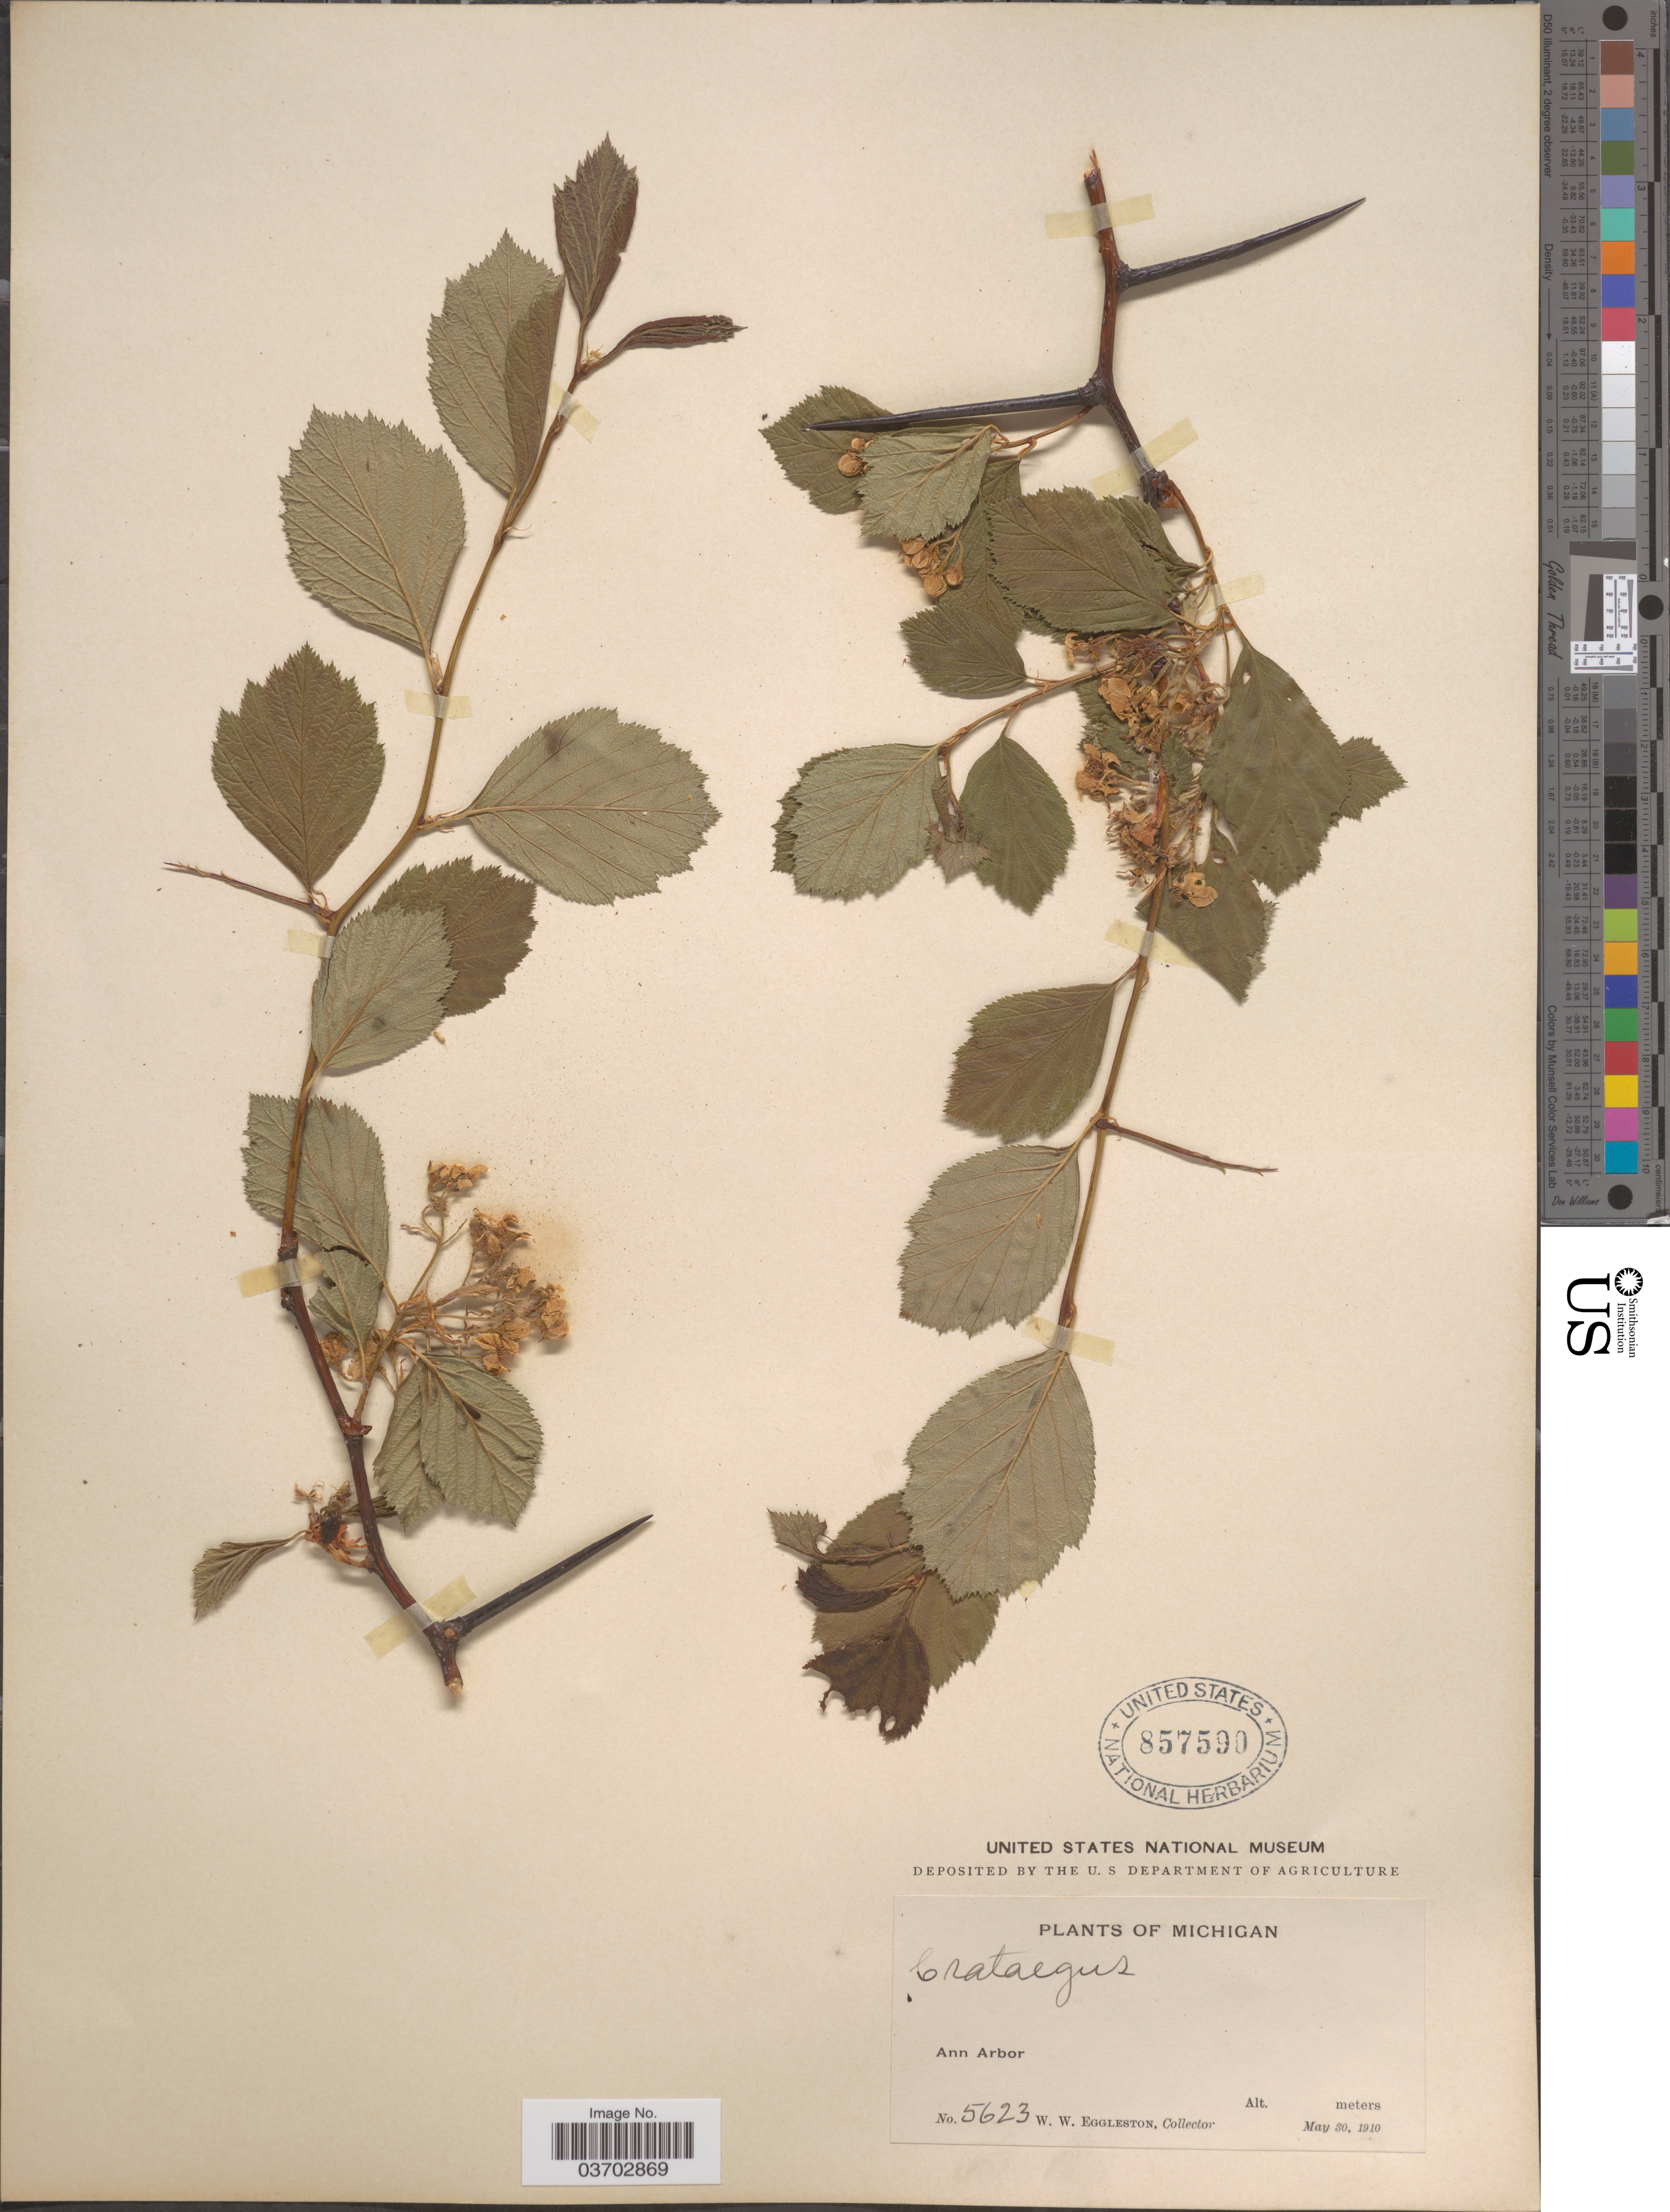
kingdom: Plantae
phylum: Tracheophyta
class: Magnoliopsida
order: Rosales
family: Rosaceae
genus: Crataegus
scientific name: Crataegus sp.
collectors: W. W. Eggleston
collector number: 5623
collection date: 1910-05-30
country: United States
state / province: Michigan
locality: Ann Arbor.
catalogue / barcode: US 857590